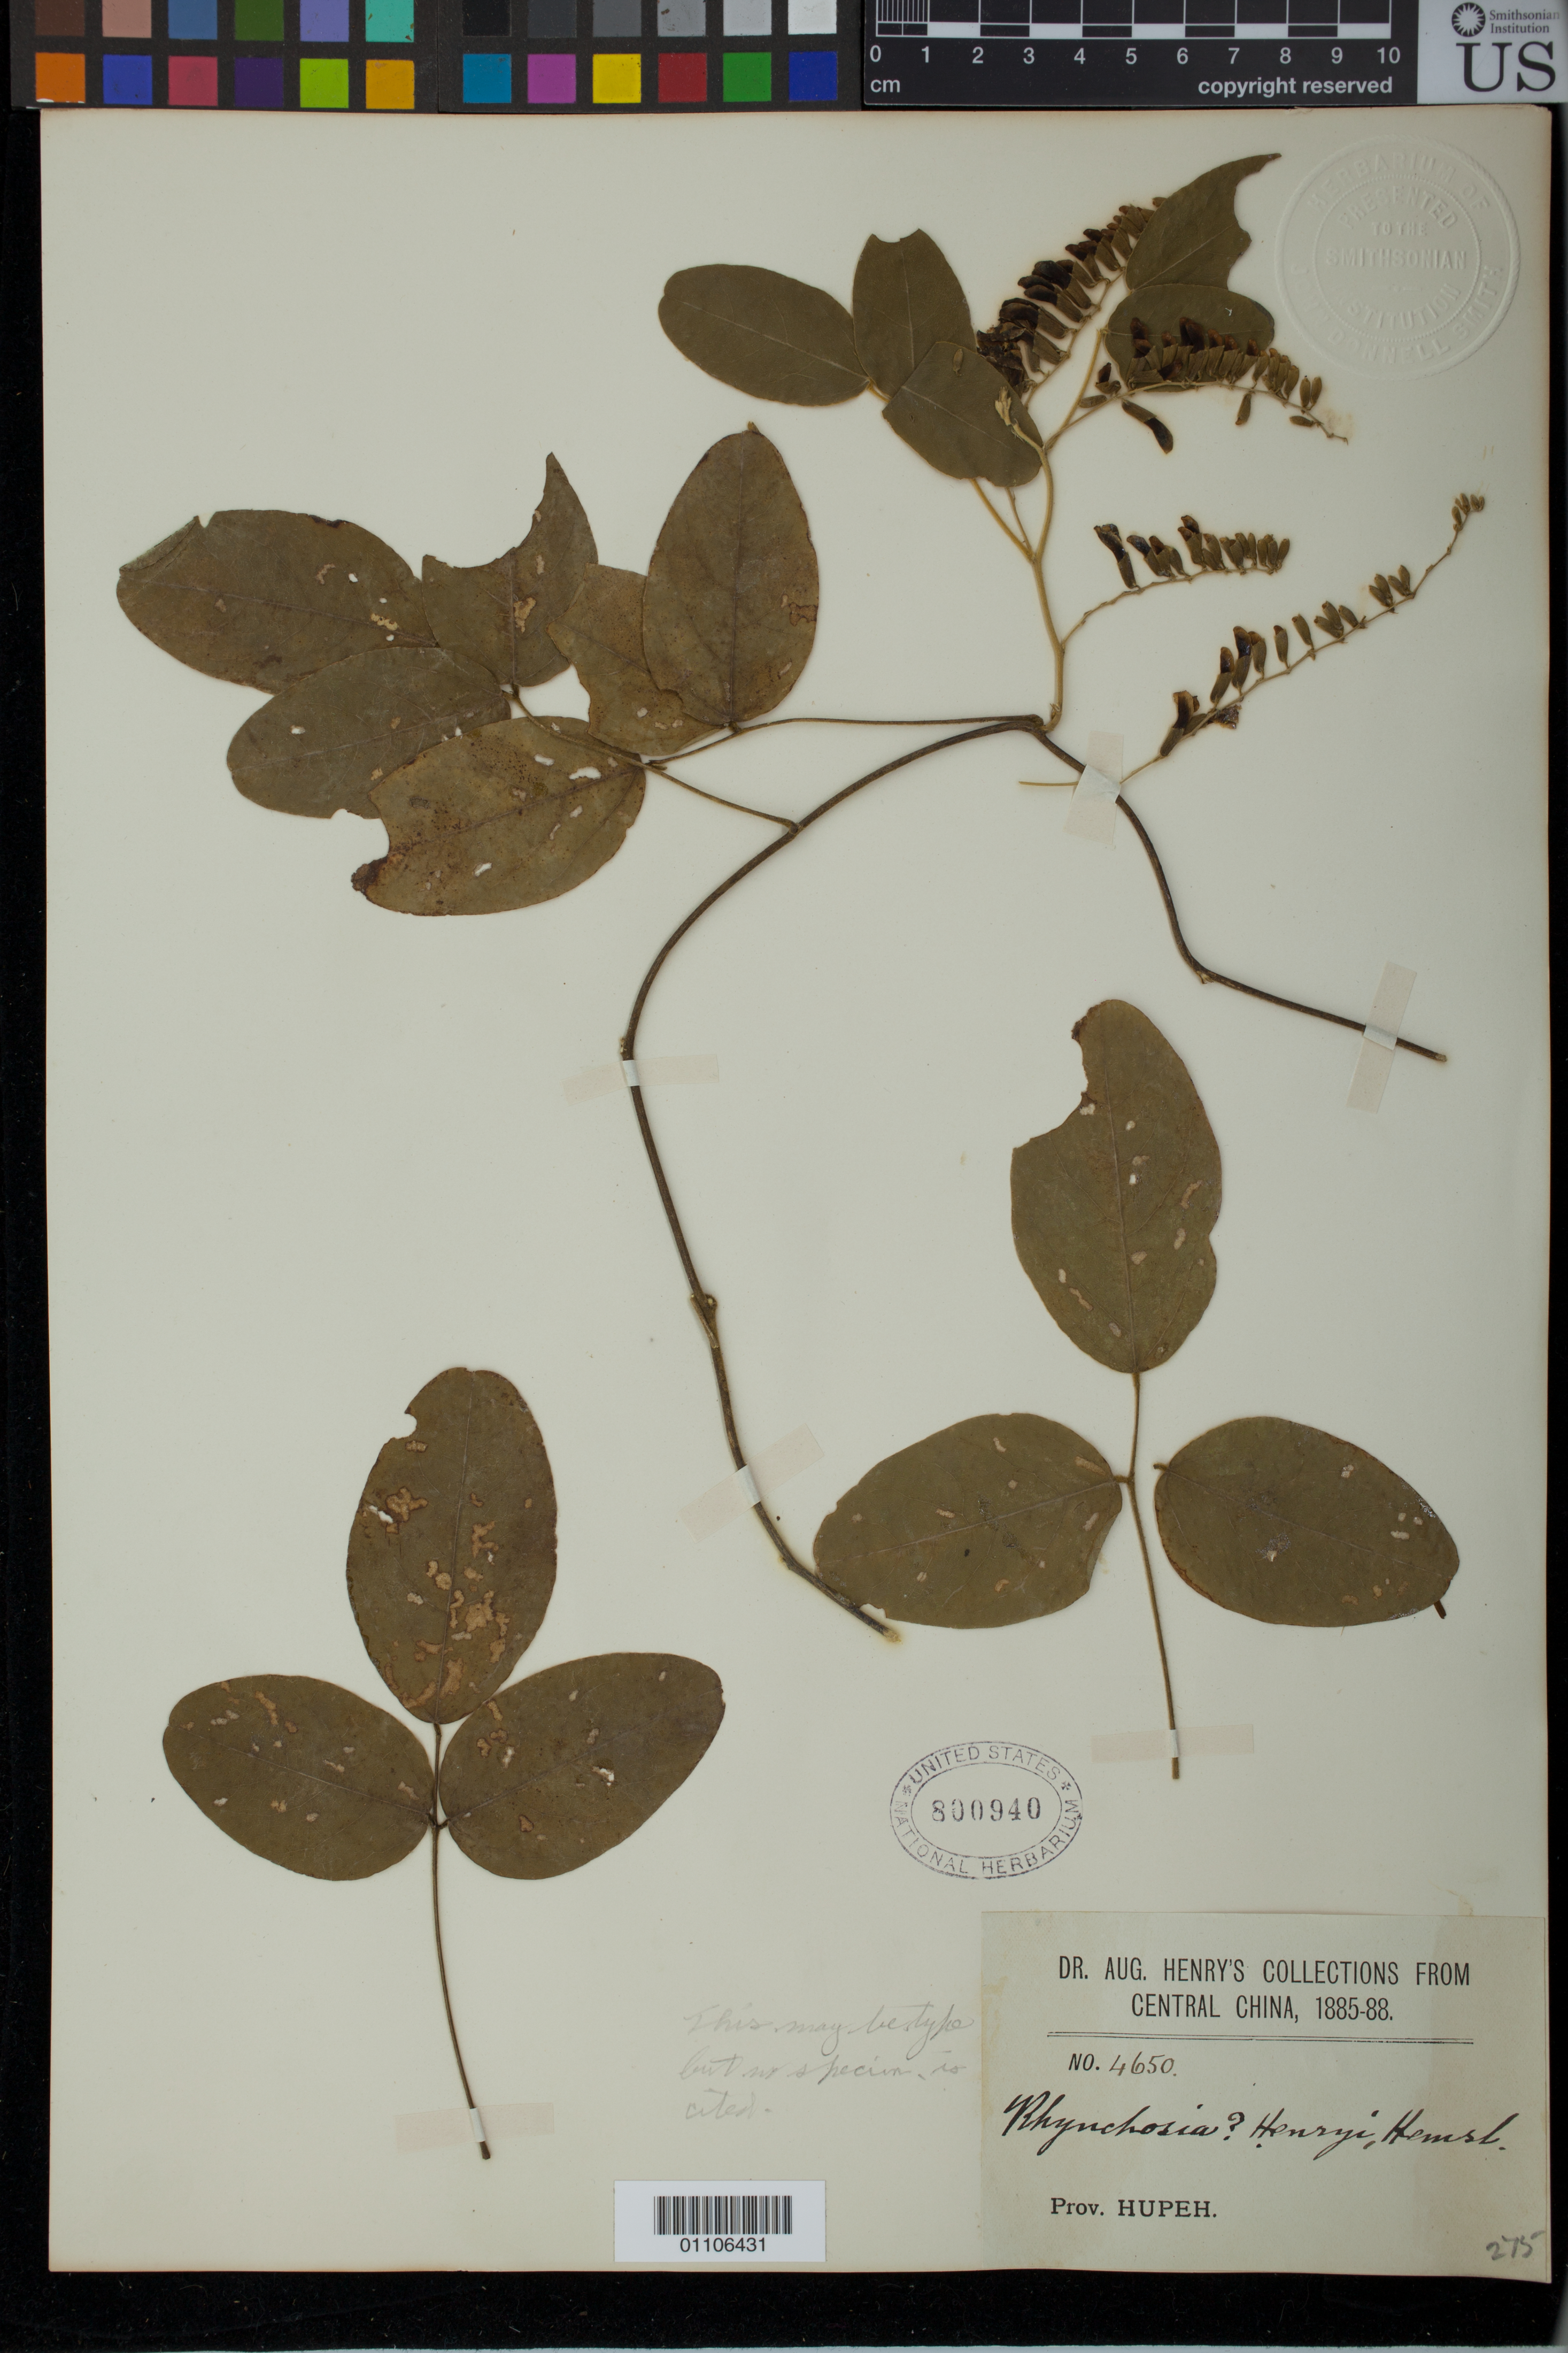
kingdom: Plantae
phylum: Tracheophyta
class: Magnoliopsida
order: Fabales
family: Fabaceae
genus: Rhynchosia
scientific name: Rhynchosia henryi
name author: Hemsl.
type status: Possible Type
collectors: A. Henry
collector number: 4650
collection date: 1885/1888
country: China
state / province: Hubei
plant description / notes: No collection number cited in protologue, "Hupeh: Nanto and mountains to the northward (A. Henry!). Herb. Kew."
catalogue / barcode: US 800940